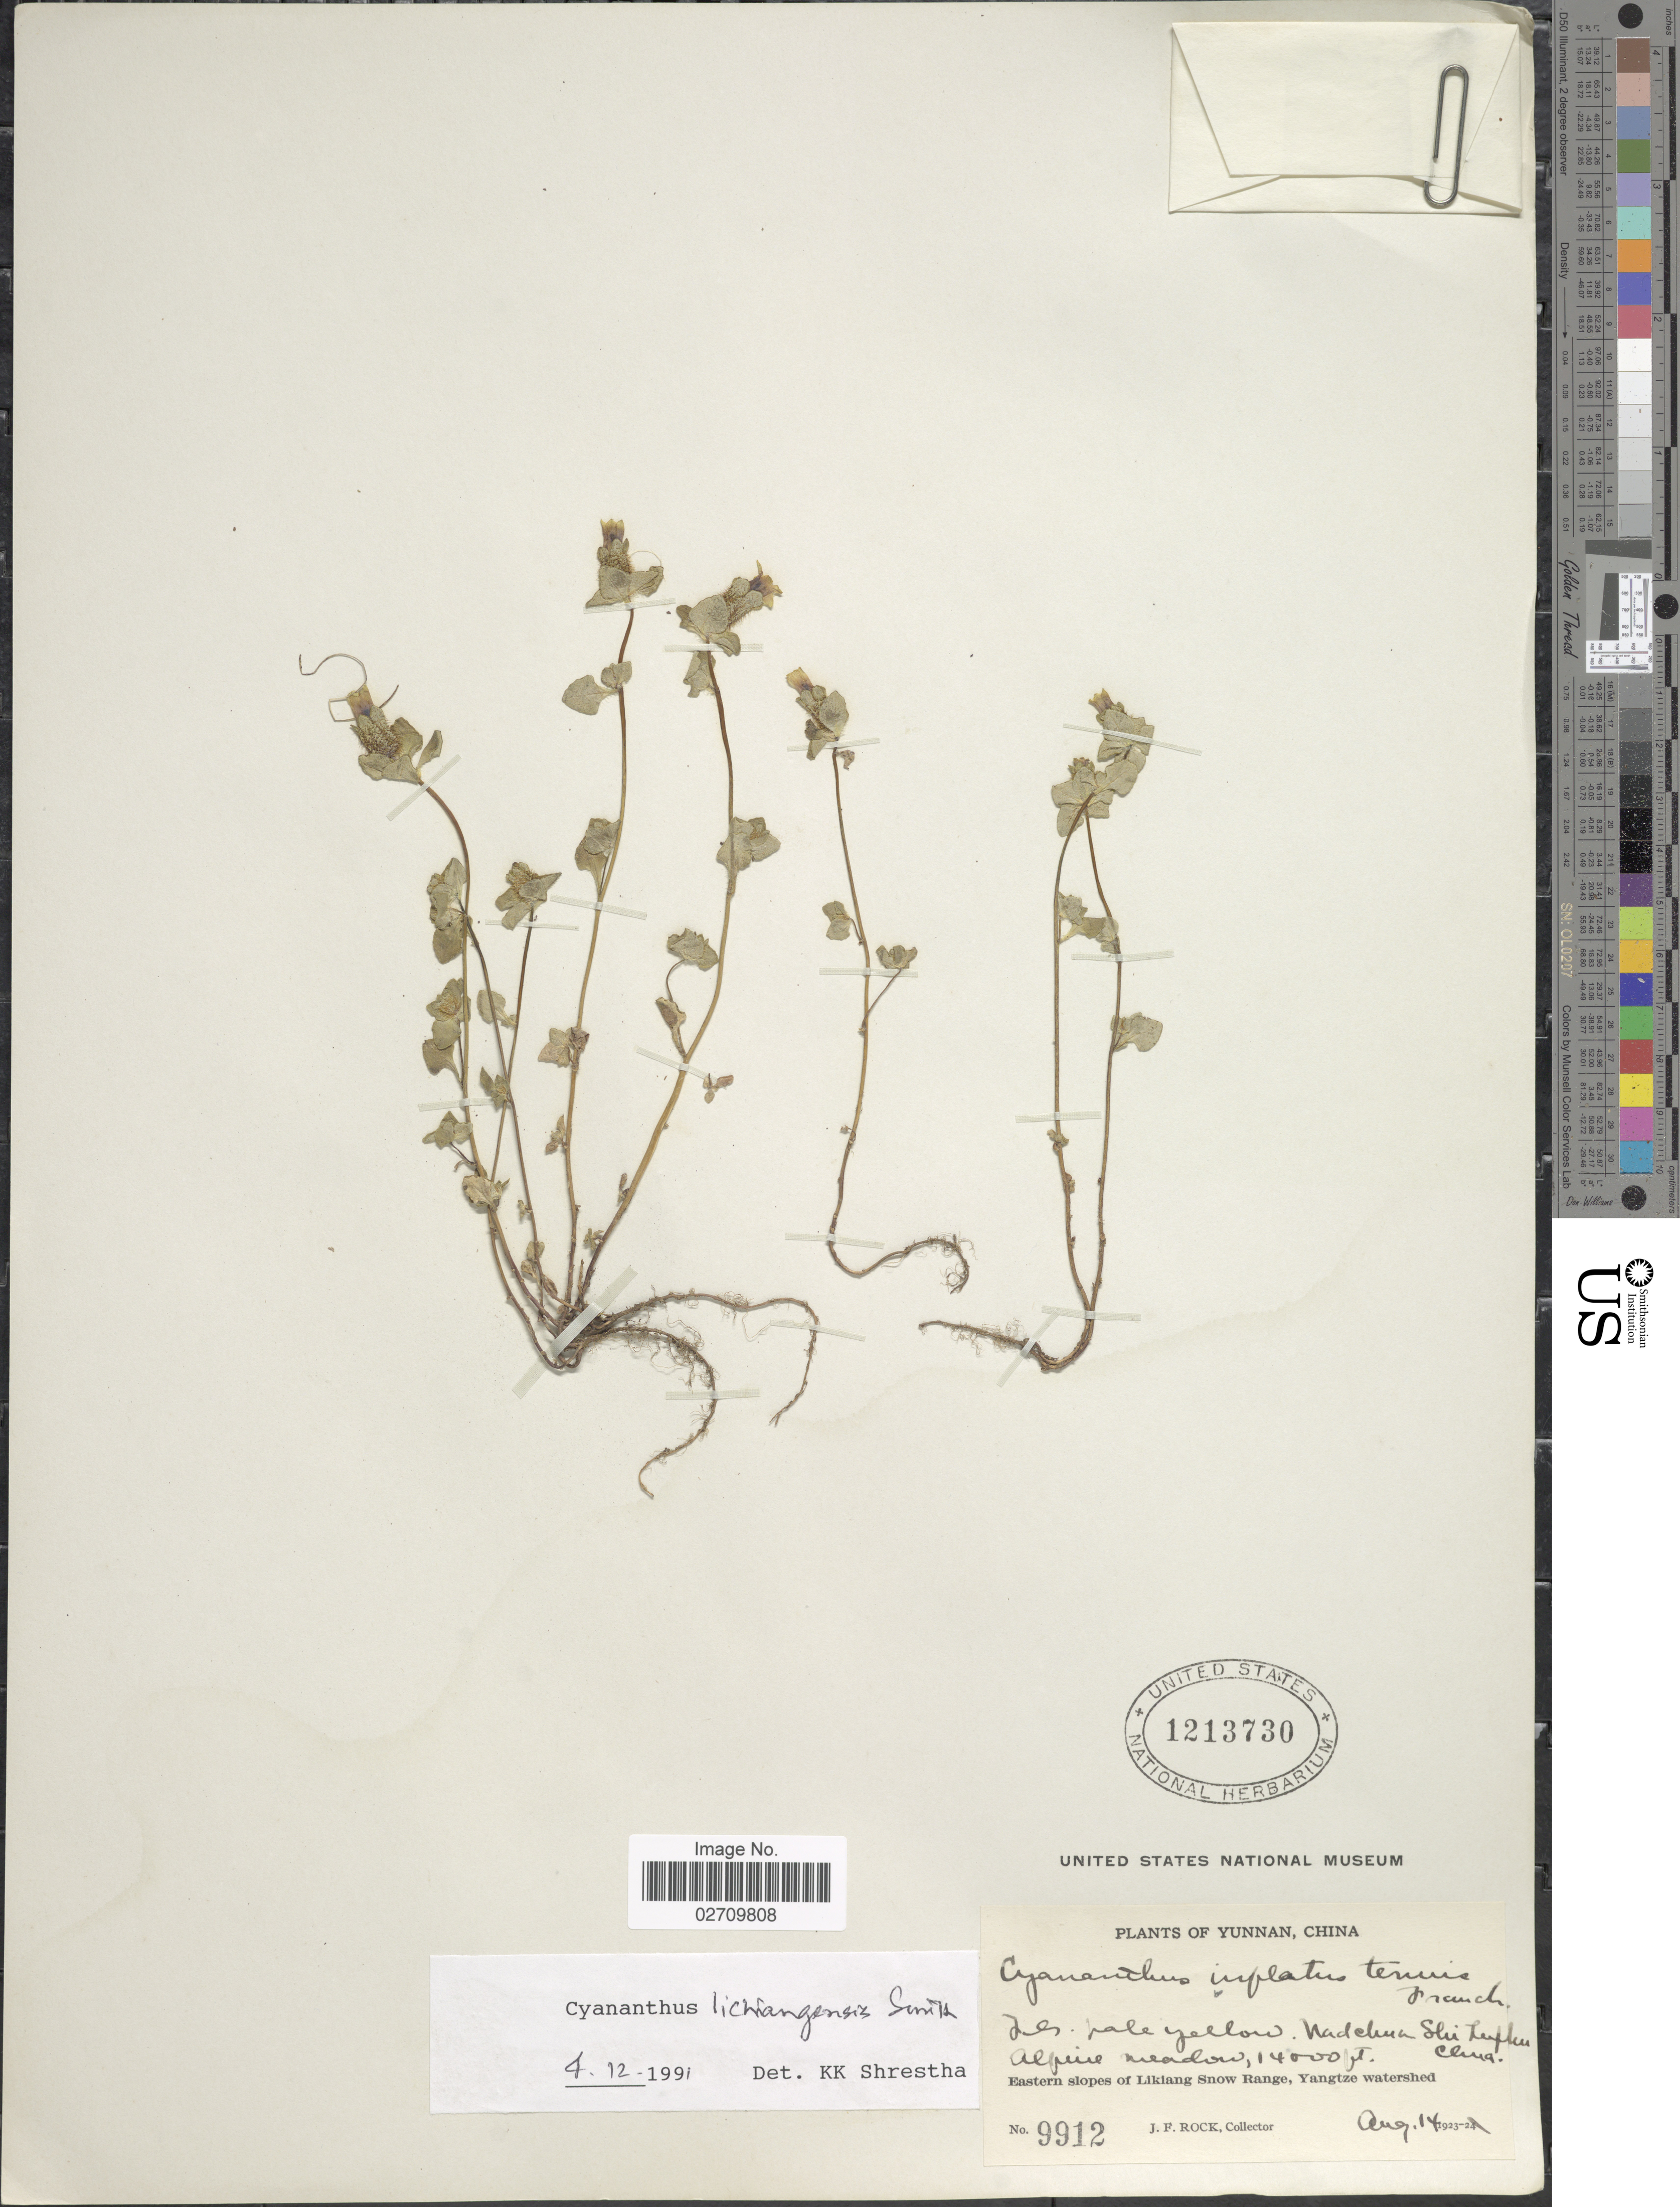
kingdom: Plantae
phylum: Tracheophyta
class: Magnoliopsida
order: Asterales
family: Campanulaceae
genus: Cyananthus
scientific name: Cyananthus lichiangensis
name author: W.W. Sm.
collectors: J. F. Rock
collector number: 9912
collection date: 1923-08-14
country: China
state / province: Yunnan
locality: Nadehua Shi Tufku Chua, Eastern slopes of Likiang Snow Range, Yangtze watershed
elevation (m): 4267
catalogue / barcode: US 1213730